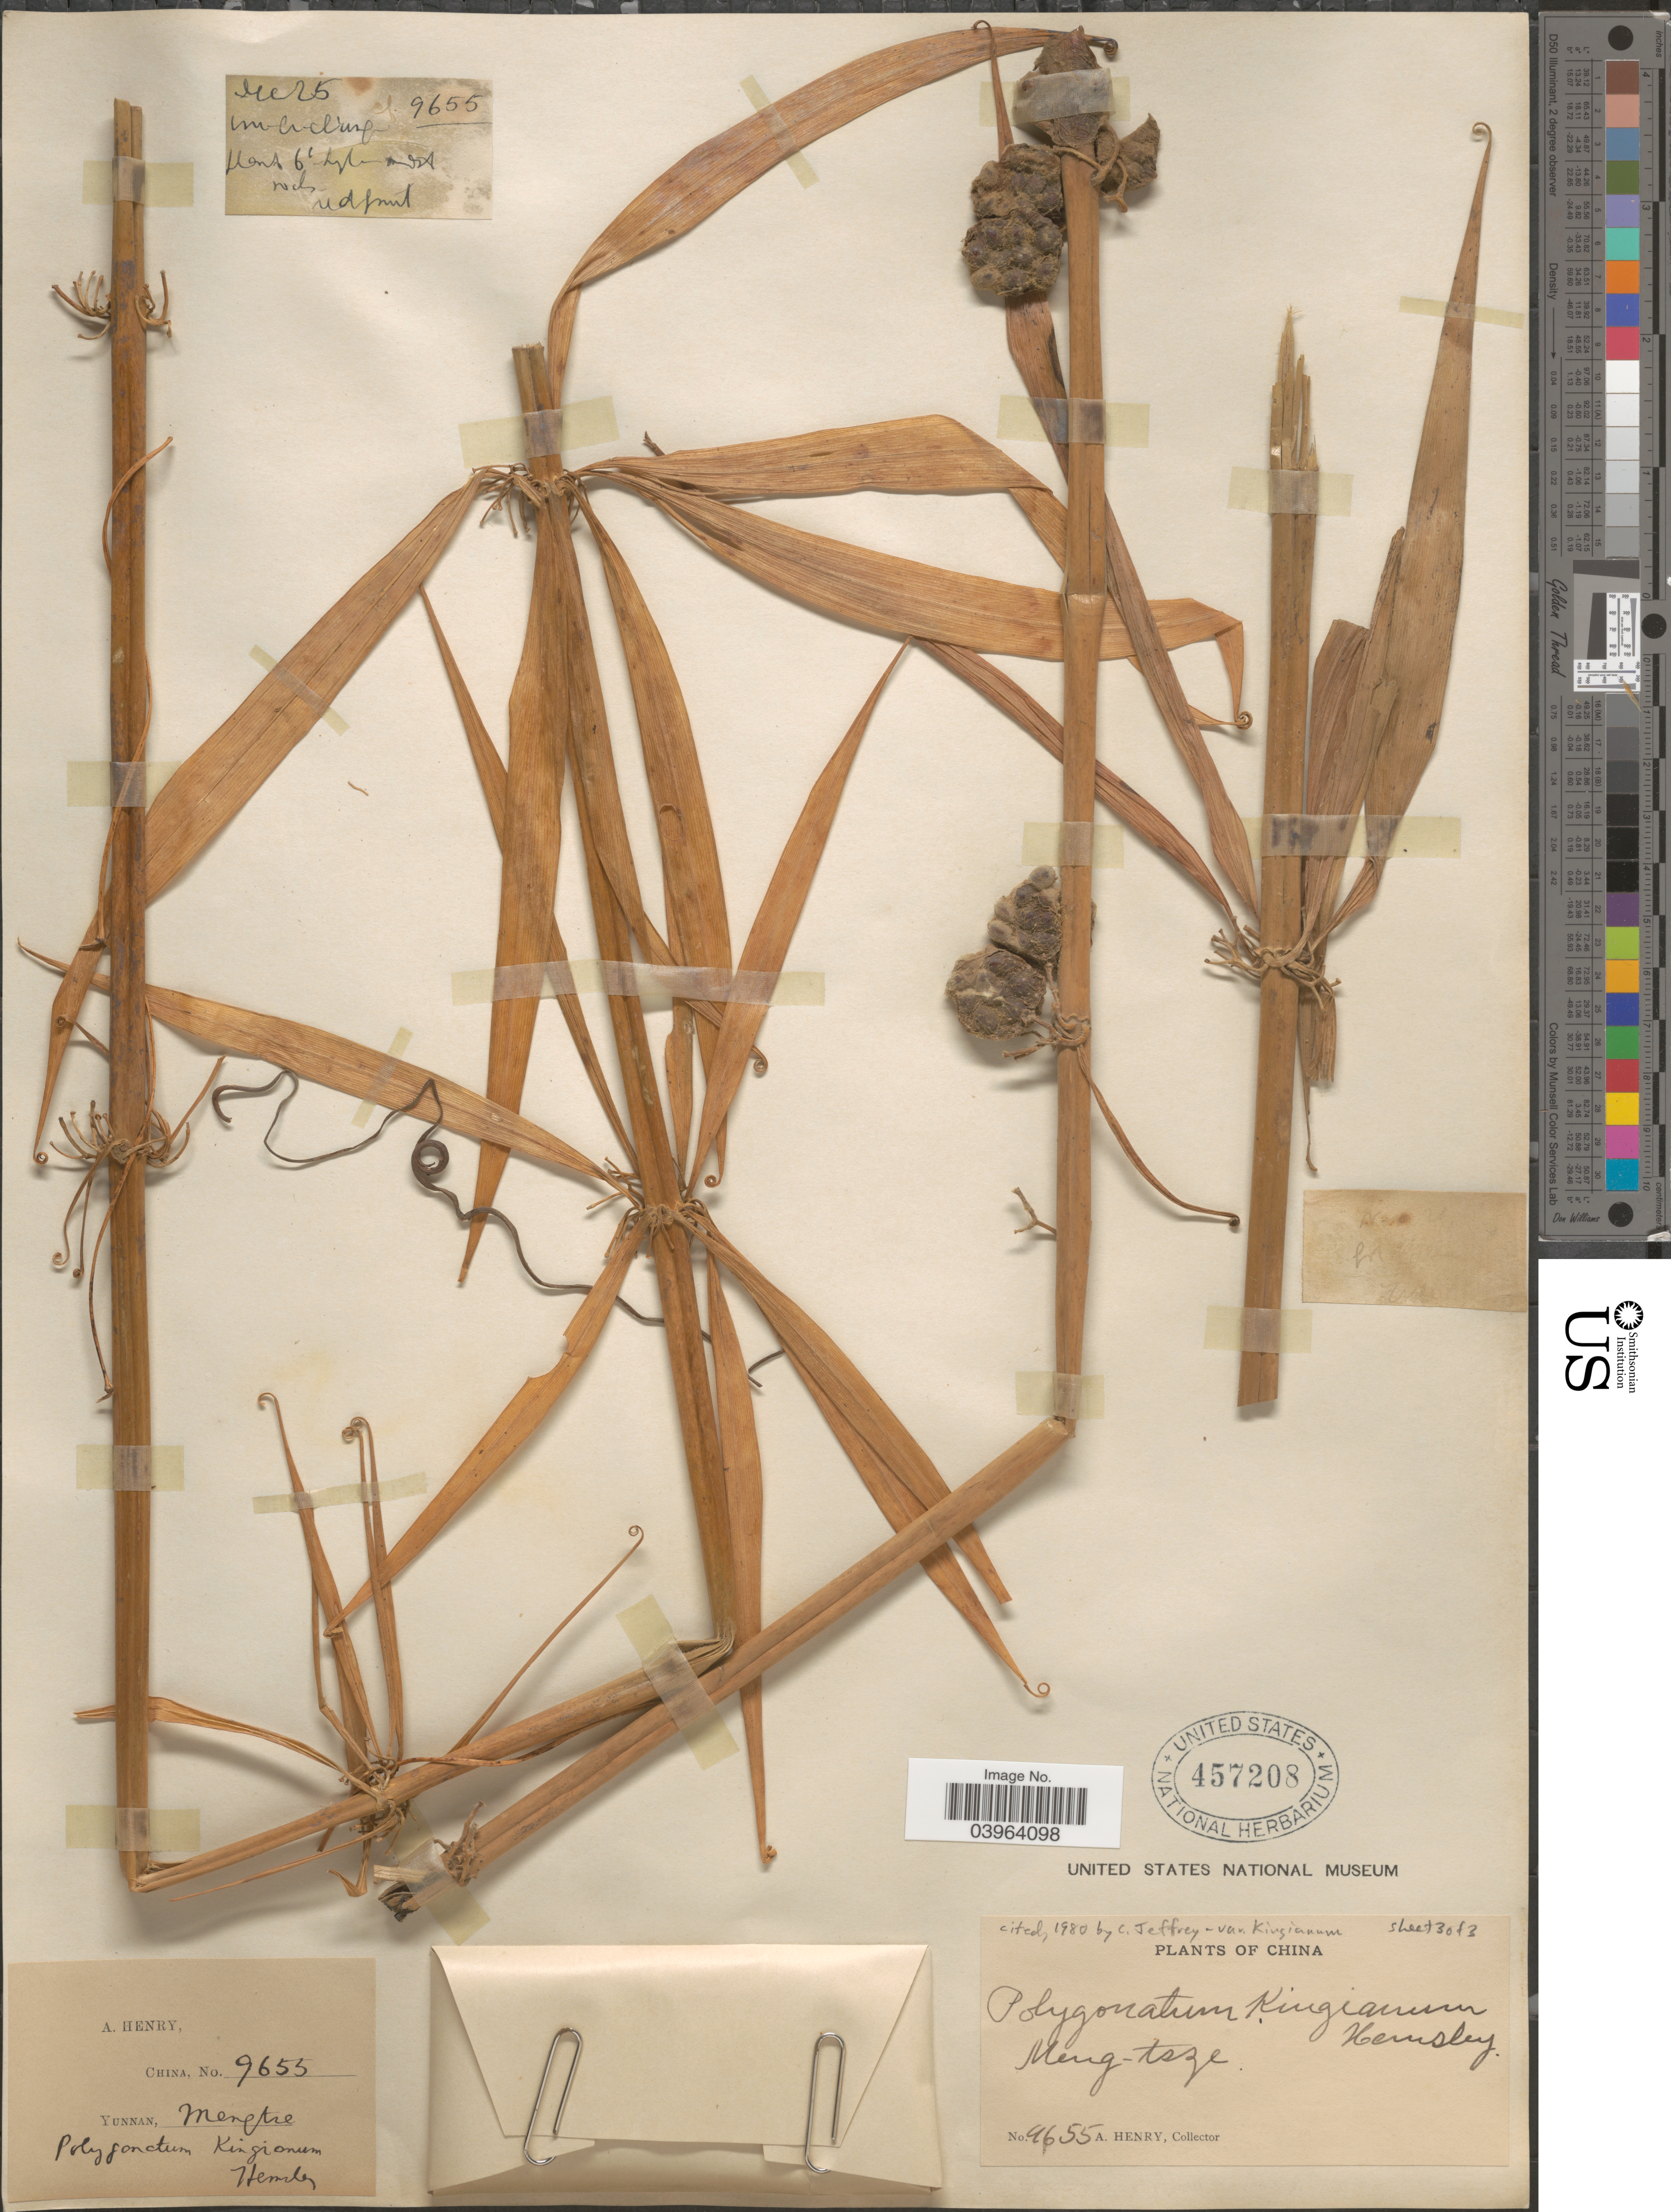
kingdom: Plantae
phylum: Tracheophyta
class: Liliopsida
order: Asparagales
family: Asparagaceae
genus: Polygonatum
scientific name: Polygonatum kingianum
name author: Collett & Hemsl.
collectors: A. Henry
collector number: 9655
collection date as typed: Transcribed d/m/y: /11/21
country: China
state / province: Yunnan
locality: Meng-tsze.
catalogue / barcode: US 457208